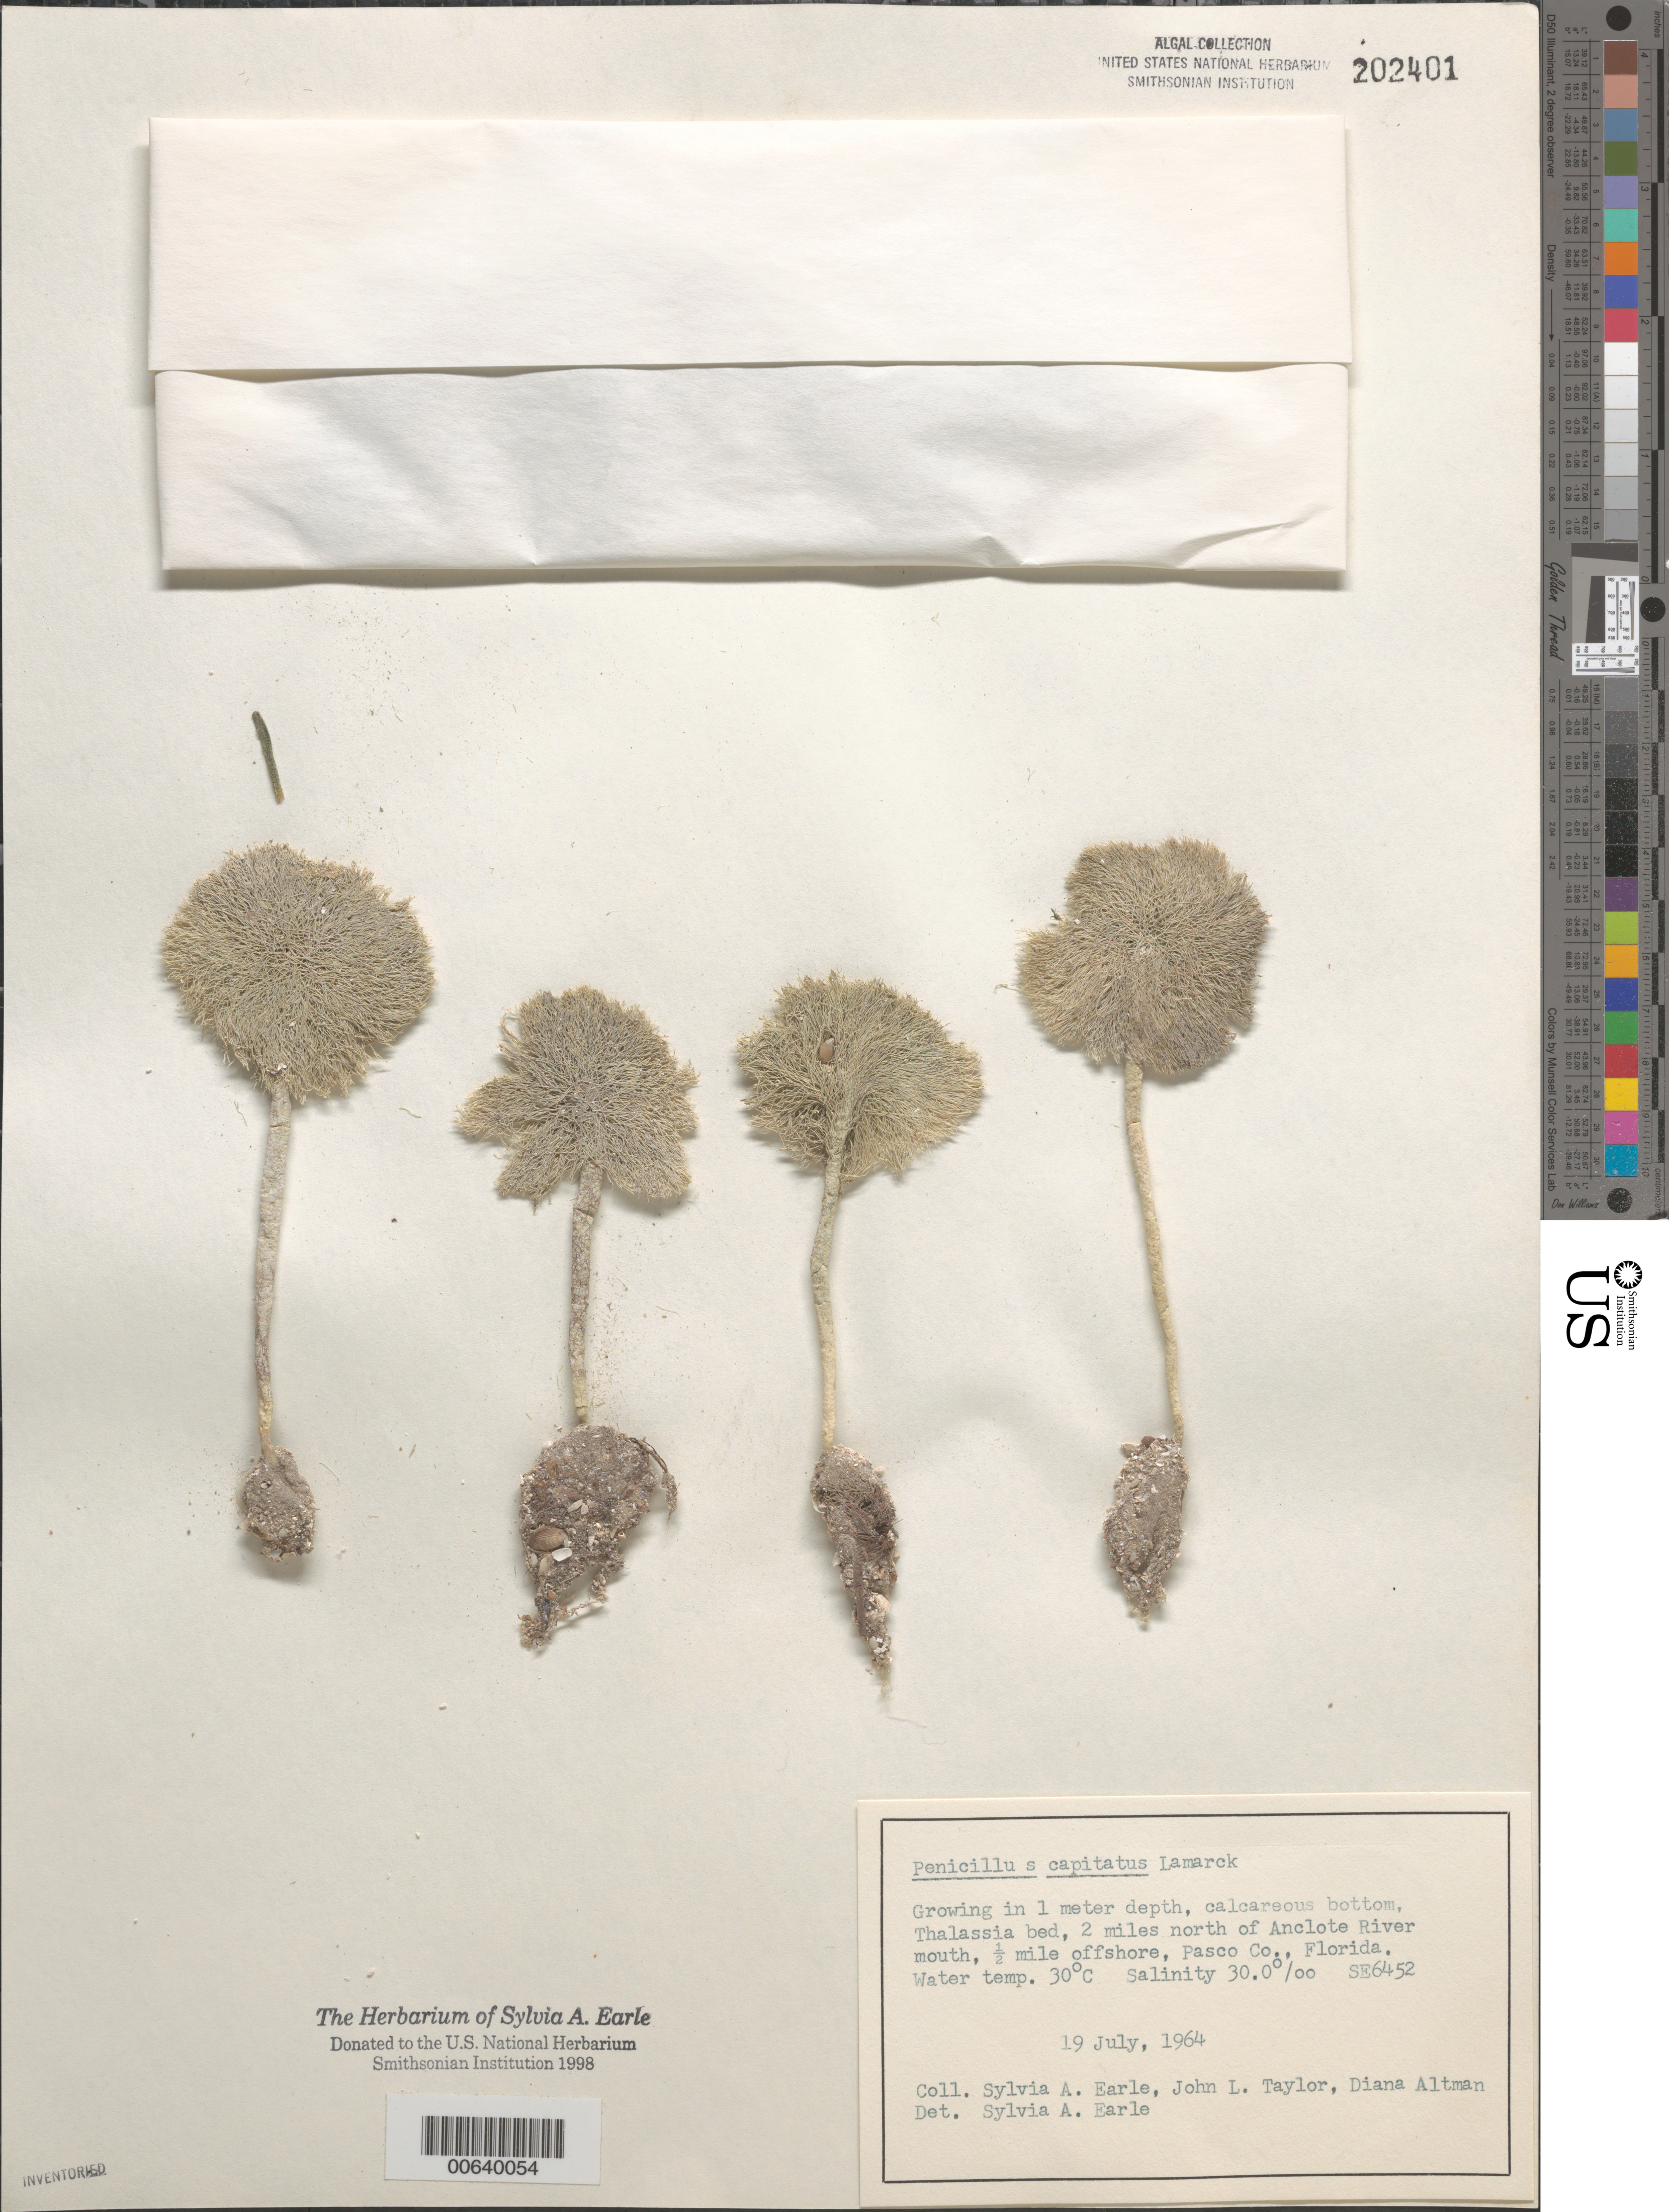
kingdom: Plantae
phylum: Chlorophyta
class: Ulvophyceae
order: Bryopsidales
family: Udoteaceae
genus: Penicillus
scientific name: Penicillus capitatus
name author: Lam.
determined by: Earle, S. A.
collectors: S. A. Earle, J. L. Taylor & D. Altman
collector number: SE 6452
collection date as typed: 19 Jul 1964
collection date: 1964-07-19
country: United States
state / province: Florida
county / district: Pasco County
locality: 2 miles north of Anclote River mouth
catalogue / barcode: US 202401